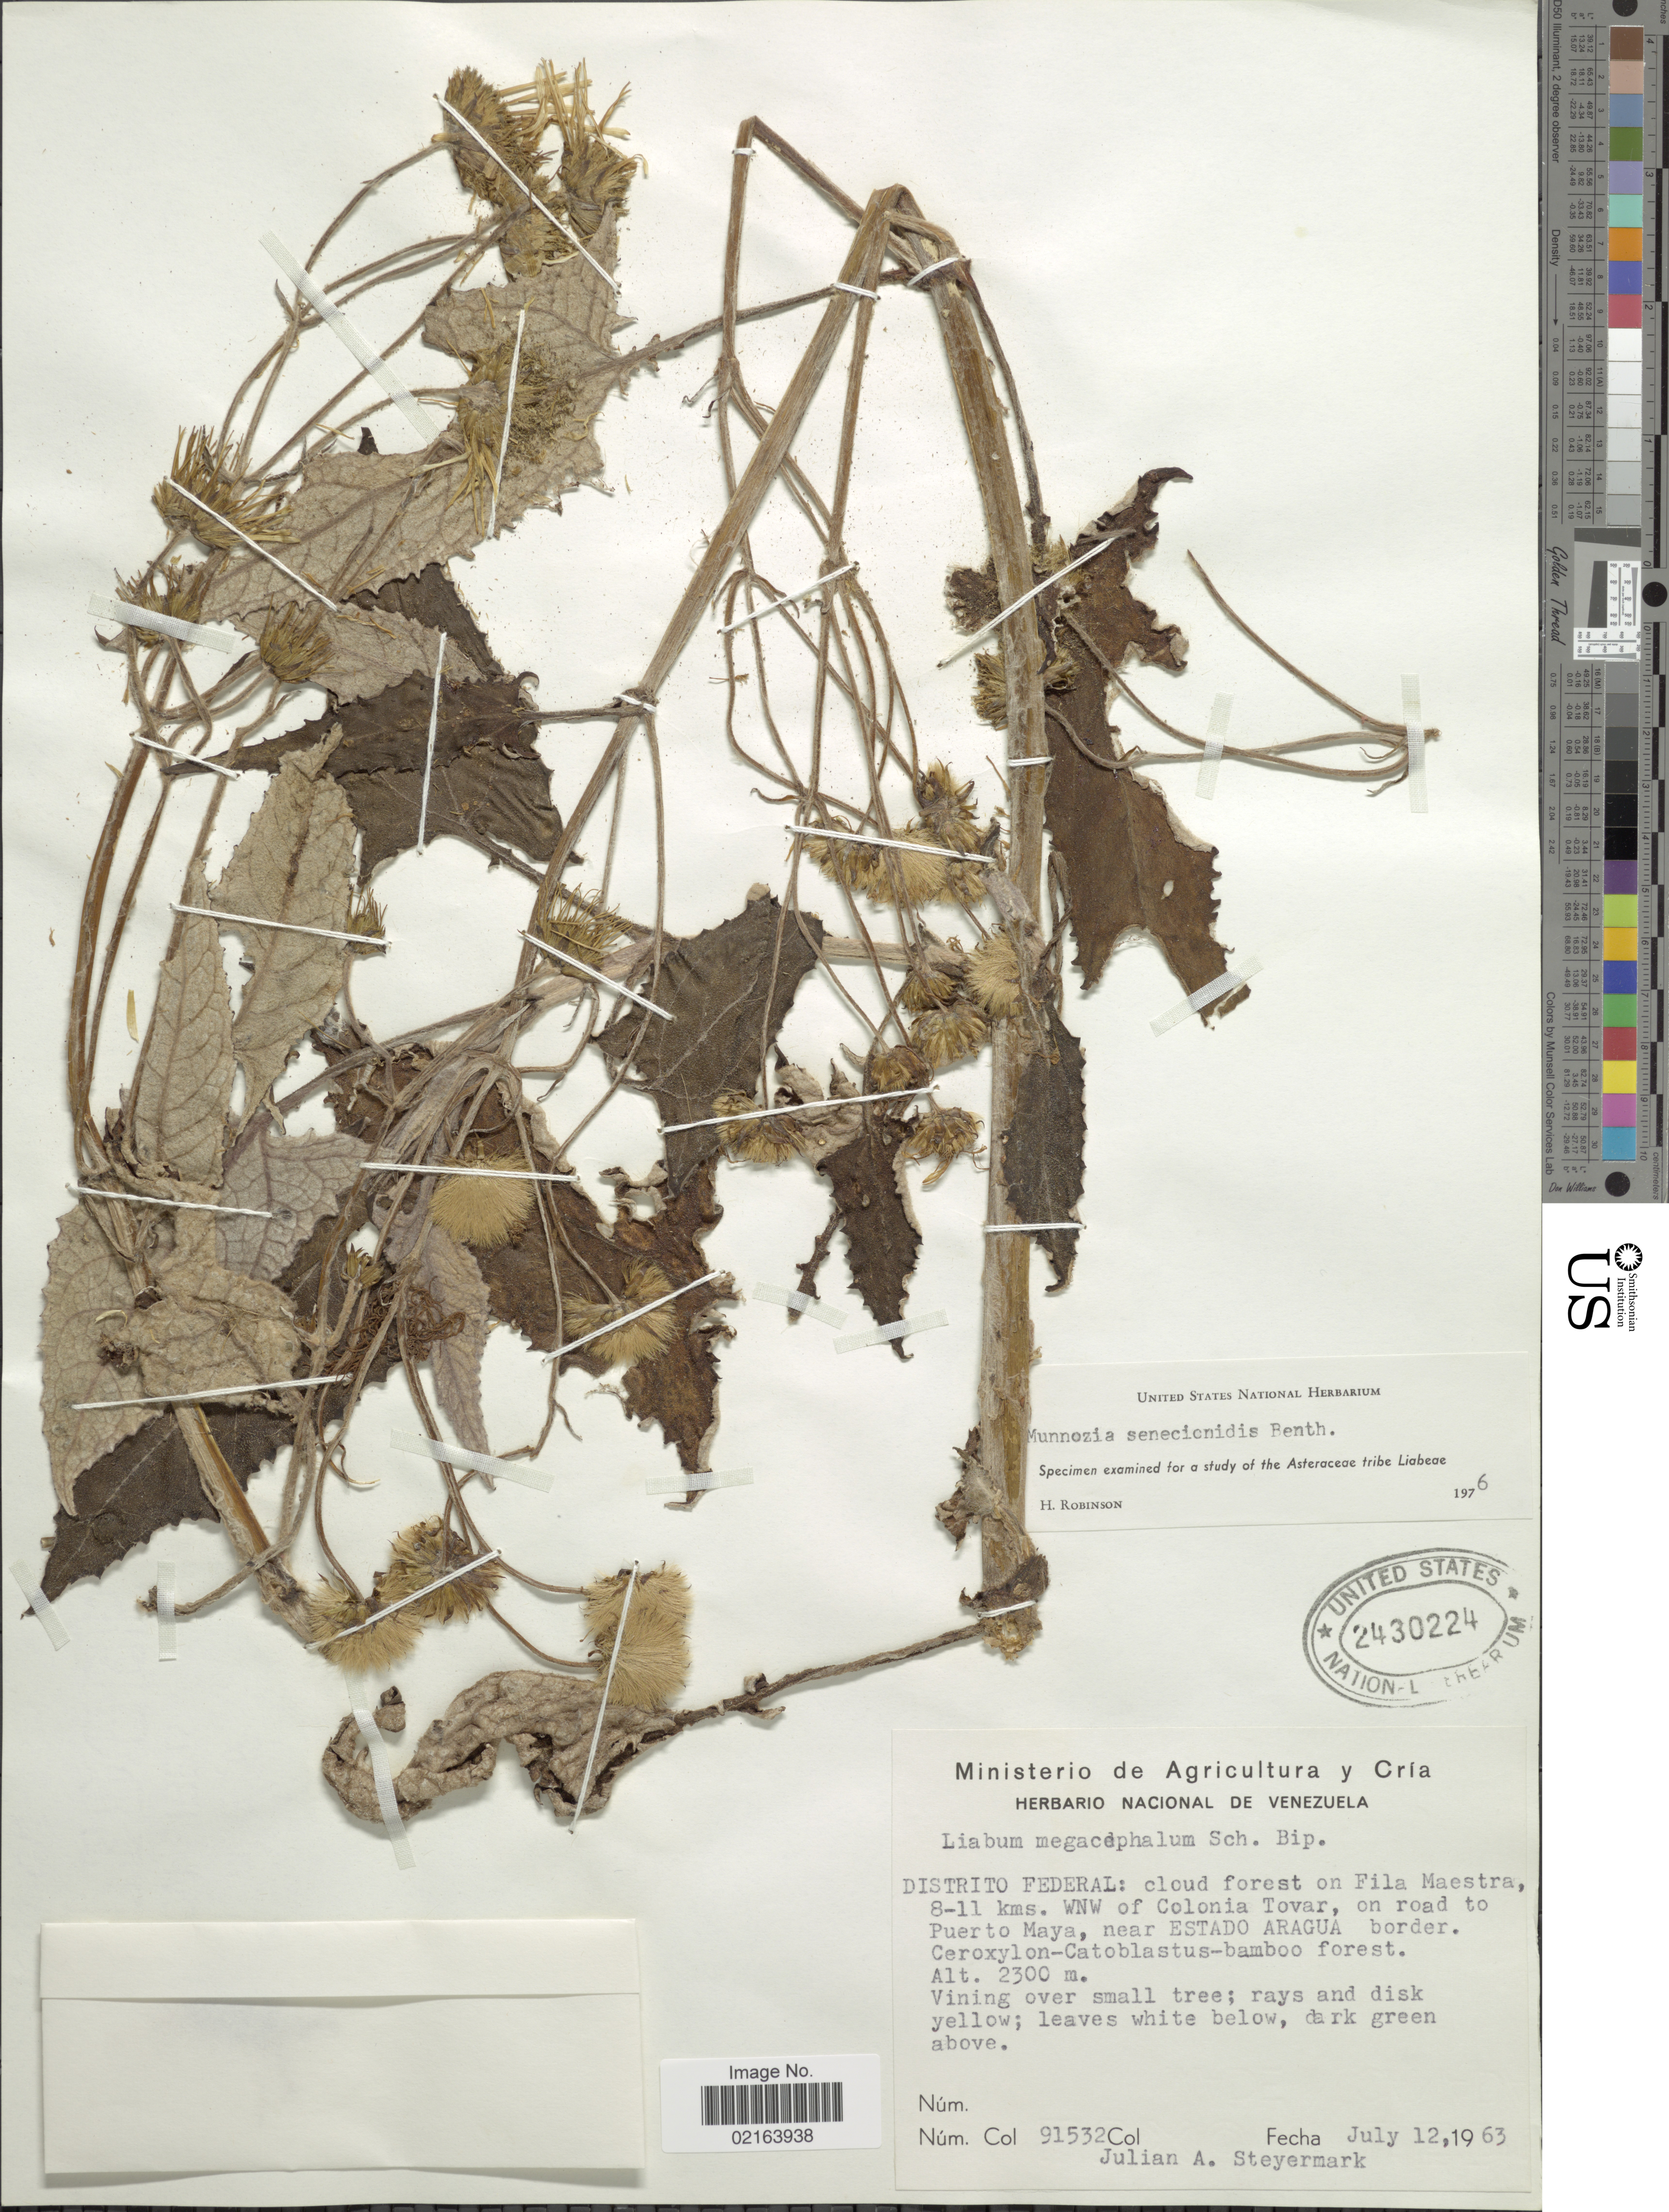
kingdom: Plantae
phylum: Tracheophyta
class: Magnoliopsida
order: Asterales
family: Asteraceae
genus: Munnozia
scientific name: Munnozia senecionidis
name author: Benth.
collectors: J. Steyermark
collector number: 91532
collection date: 1963-07-12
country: Venezuela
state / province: Aragua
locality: Distrito Federal: cloud forest on Fila Maestra, 8-11 kms, WNW of Colonia Tovar, on road to Puerto maya, near Estado Aragua border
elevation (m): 2300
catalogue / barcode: US 2430224